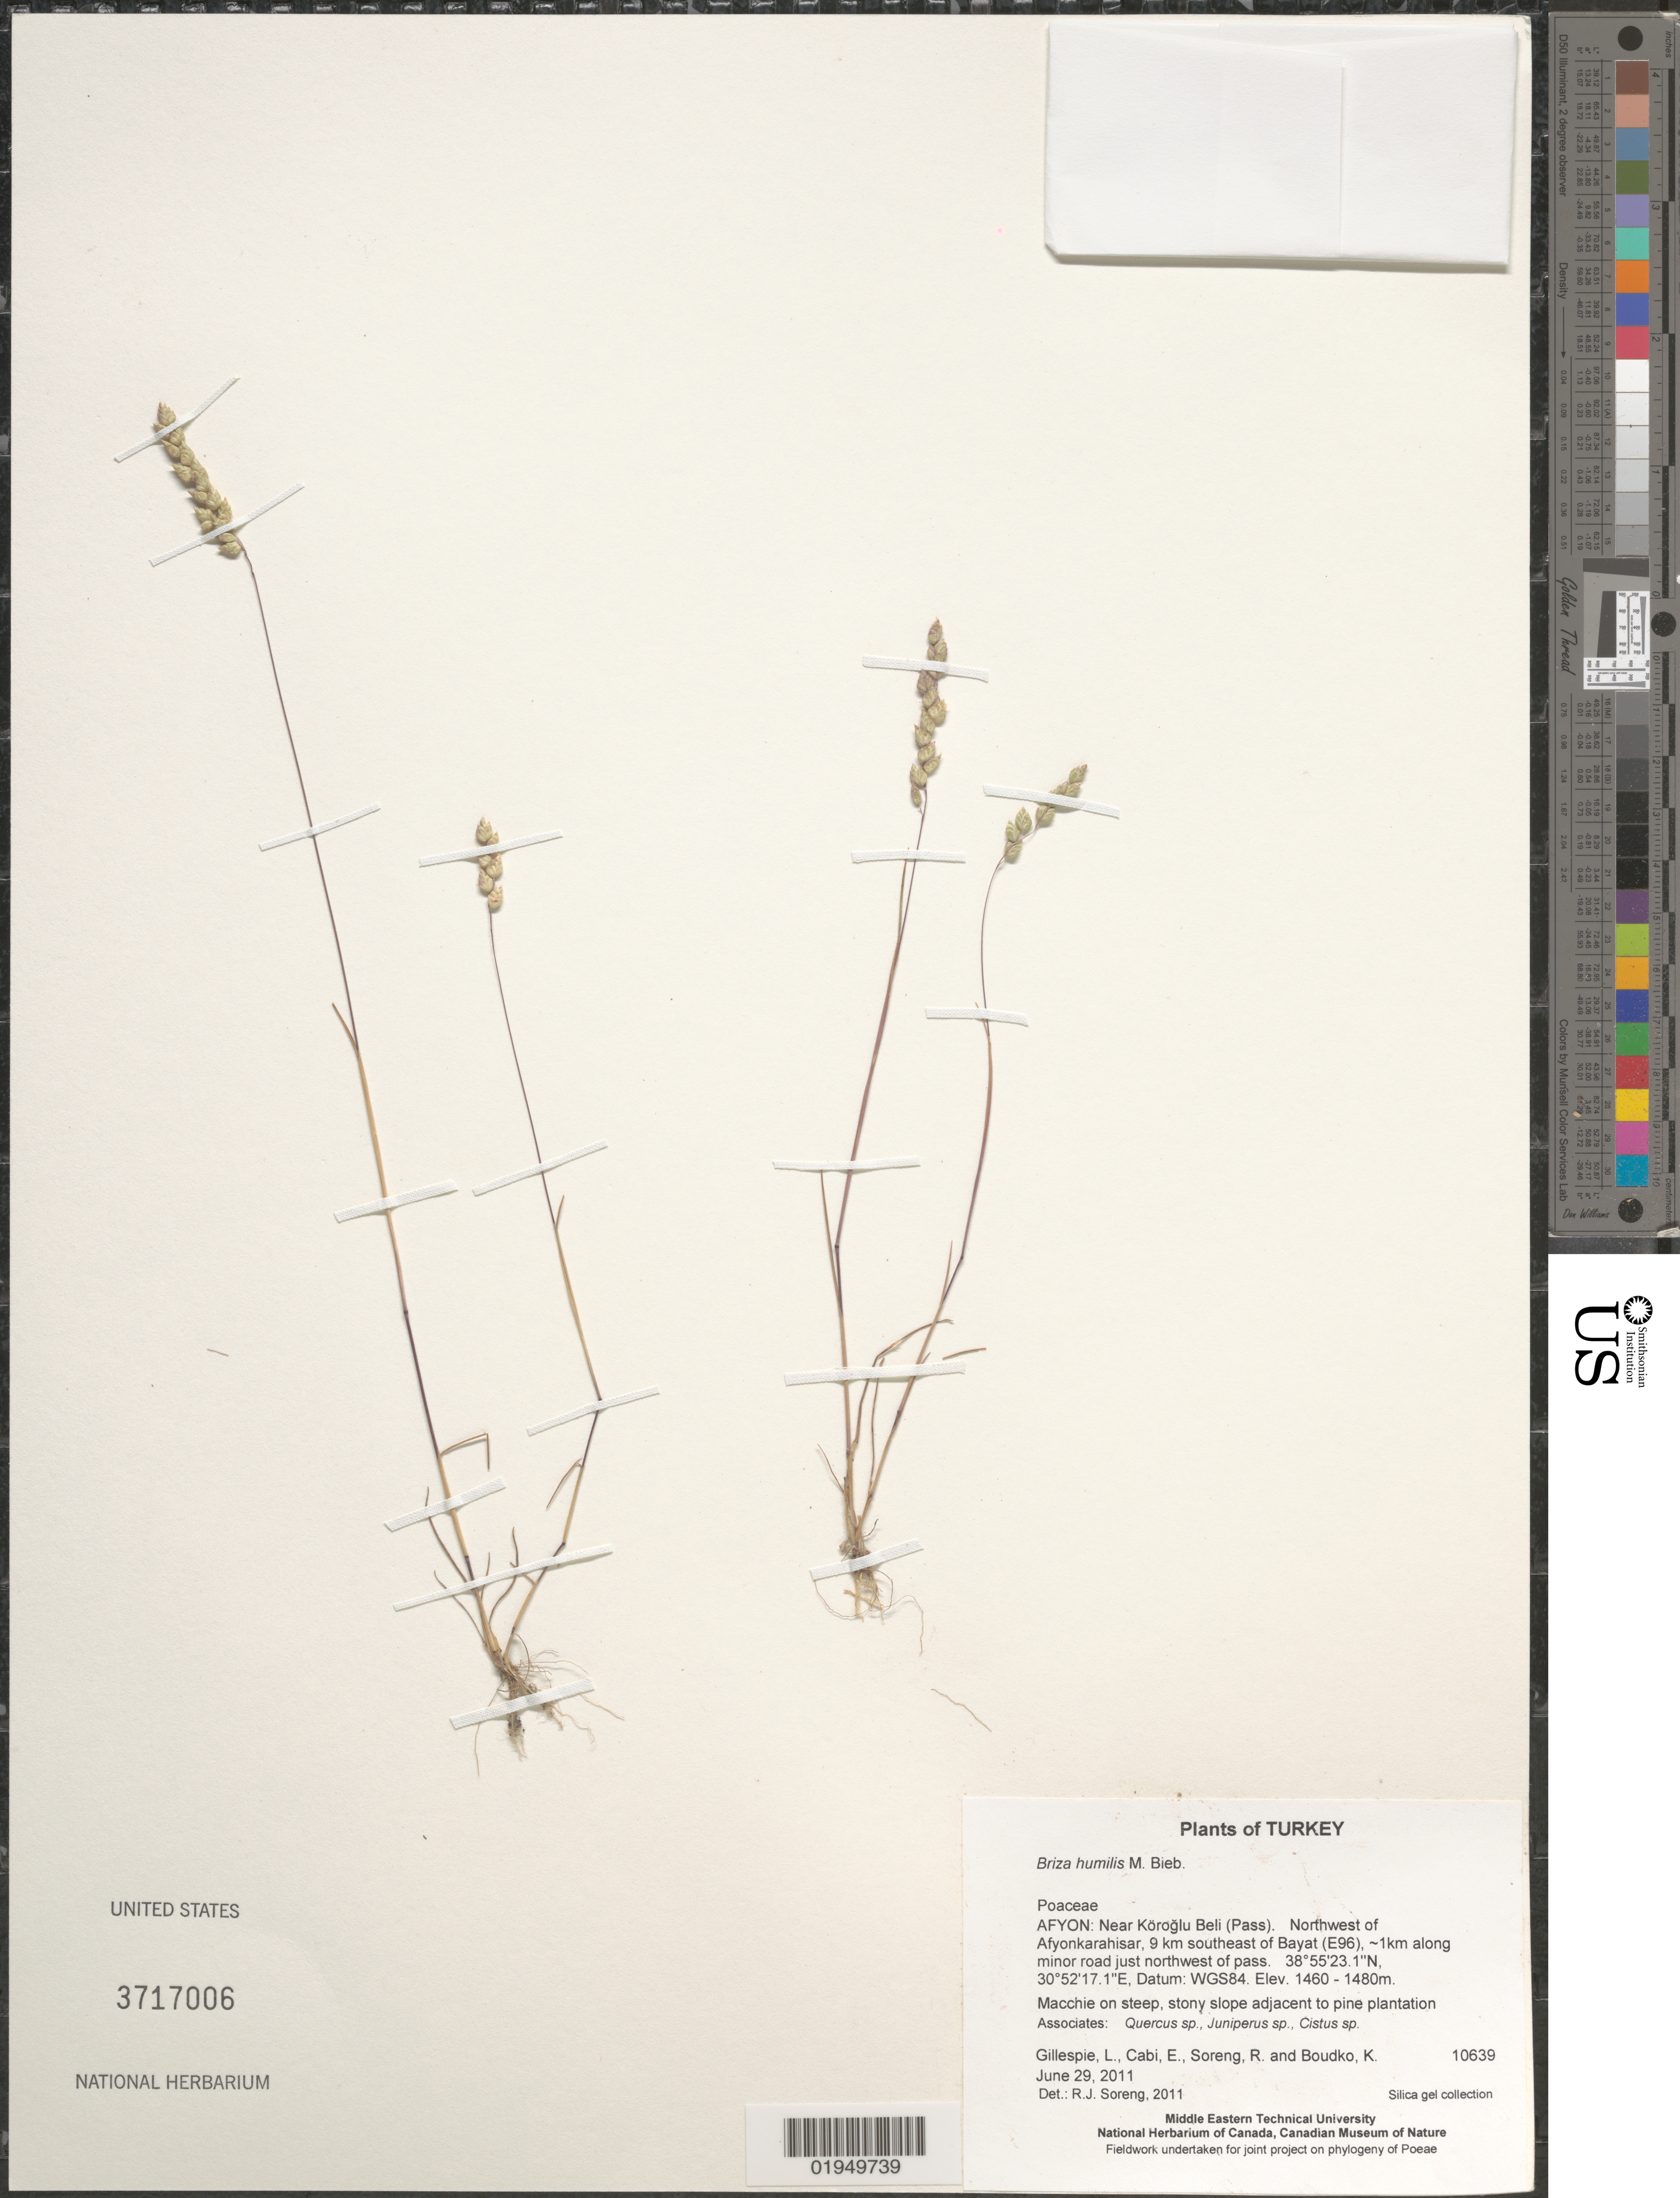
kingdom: Plantae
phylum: Tracheophyta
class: Liliopsida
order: Poales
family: Poaceae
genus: Brizochloa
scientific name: Brizochloa humilis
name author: (M. Bieb.) Chrtek & Hadač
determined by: Soreng, Robert J., Research Associate (BOT), Smithsonian Institution - National Museum of Natural History (UNITED STATES)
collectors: L. J. Gillespie, E. Cabi, R. J. Soreng & K. Boudko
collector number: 10639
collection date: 2011-06-29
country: Turkey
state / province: Afyonkarahisar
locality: Near Köroglu Beli (Pass). Northwest of Afyonkarahisar, 9 km southeast of Bayat (E96), ~1km along minor road just northwest of pass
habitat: Macchie on steep, stony slope adjacent to pine plantation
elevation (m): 1460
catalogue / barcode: US 3717006